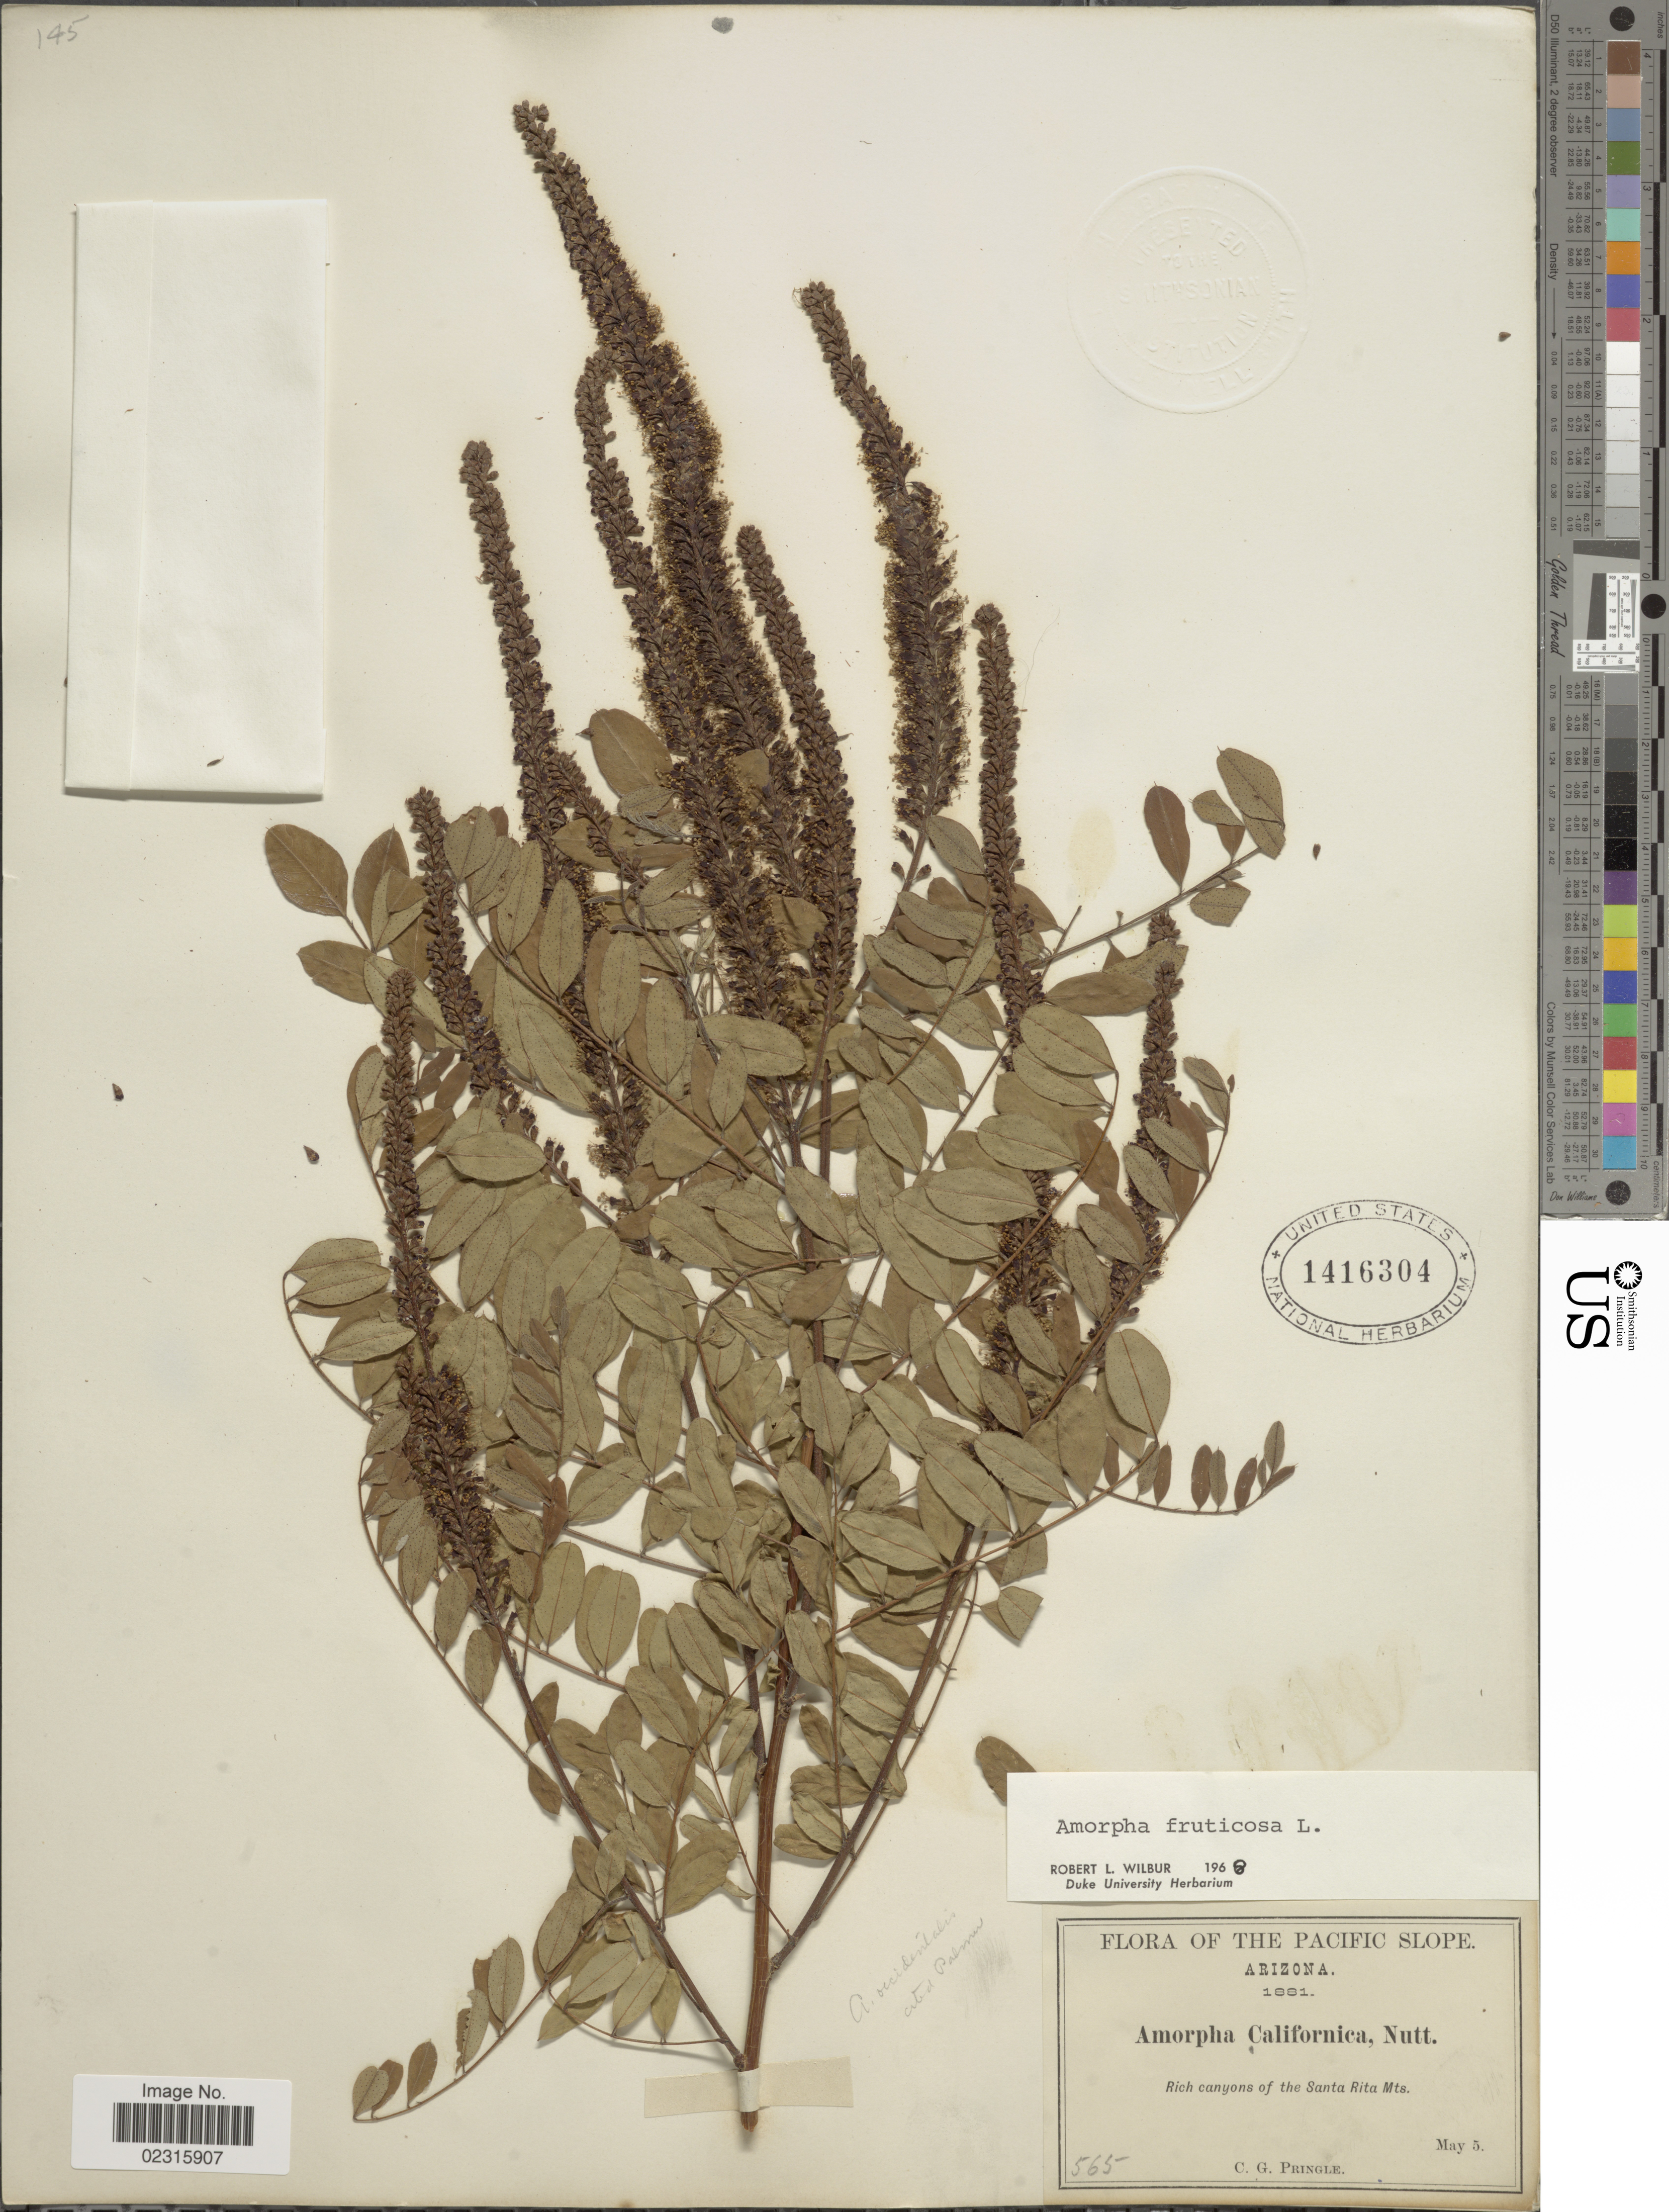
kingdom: Plantae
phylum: Tracheophyta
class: Magnoliopsida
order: Fabales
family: Fabaceae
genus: Amorpha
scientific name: Amorpha fruticosa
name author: L.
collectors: C. G. Pringle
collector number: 565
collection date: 1881-05-05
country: United States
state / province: Arizona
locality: Rich Canyons of the Santa Rita Mts.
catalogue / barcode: US 1416304